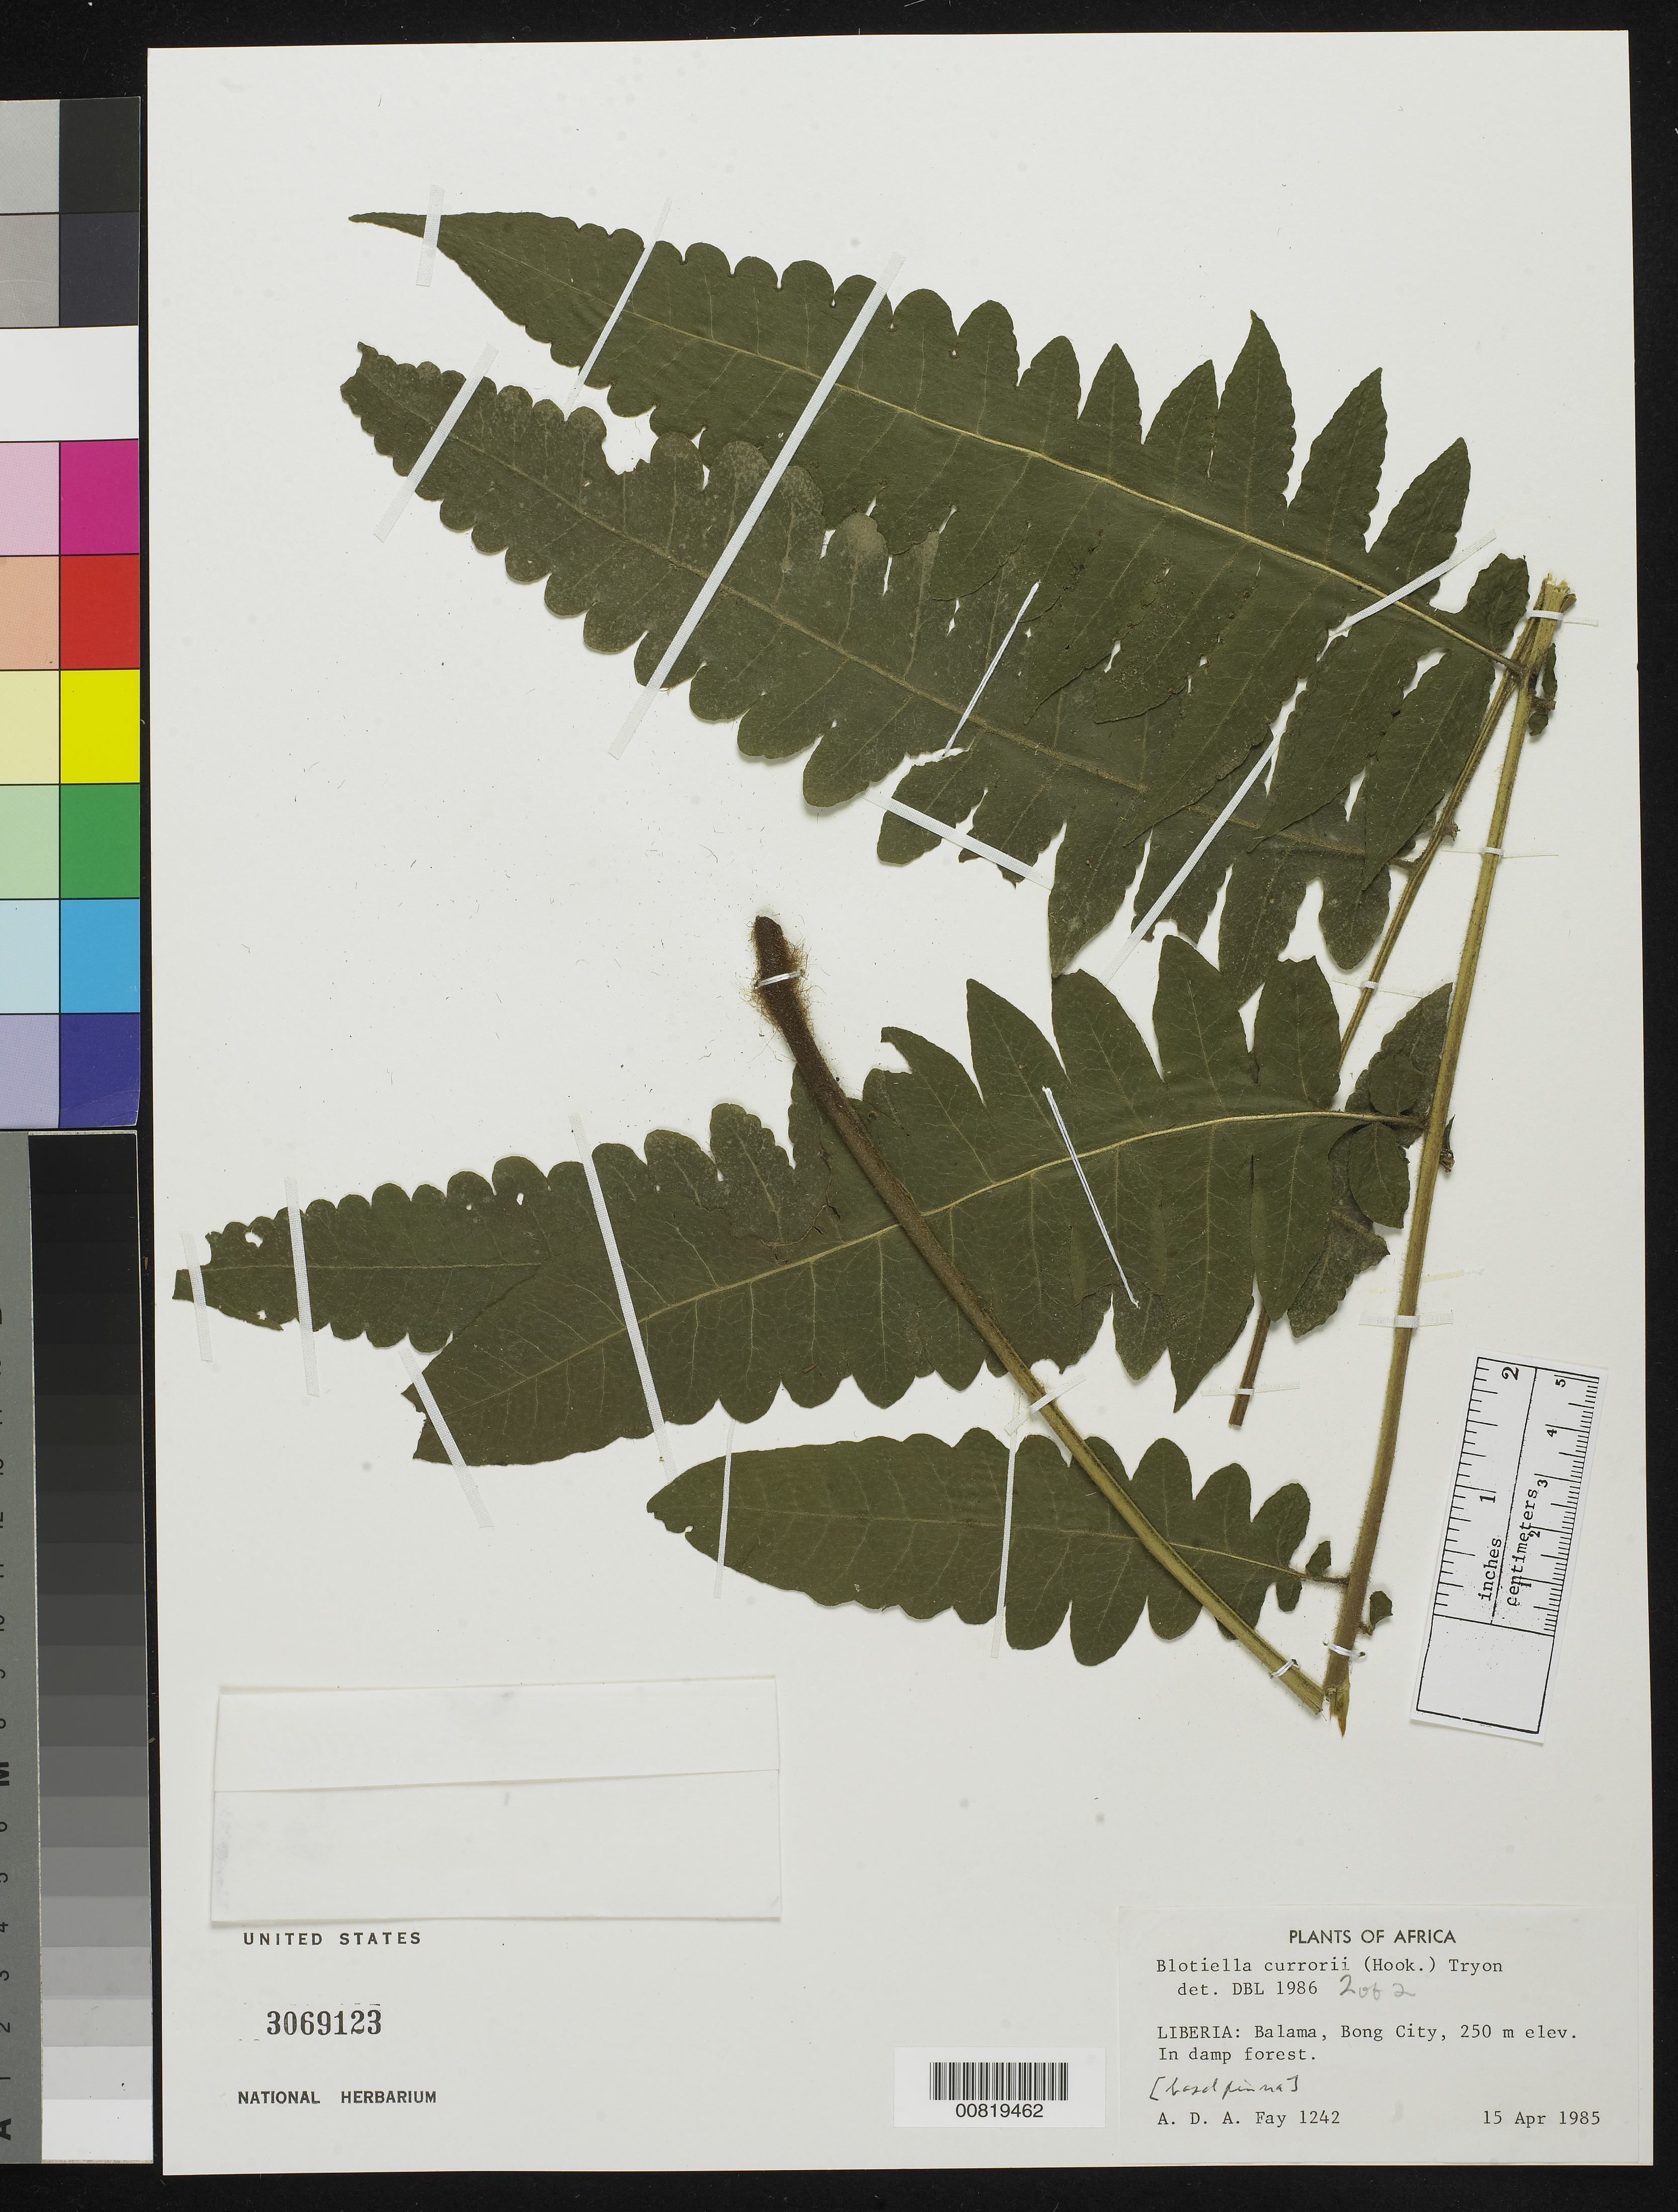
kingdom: Plantae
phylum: Tracheophyta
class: Polypodiopsida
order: Polypodiales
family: Dennstaedtiaceae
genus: Blotiella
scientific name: Blotiella currorii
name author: Hook.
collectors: A. Fay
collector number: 1242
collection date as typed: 15 Apr 1985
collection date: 1985-04-15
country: Liberia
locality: Balama, Bong City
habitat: Damp Forest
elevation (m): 250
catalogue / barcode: US 3069123